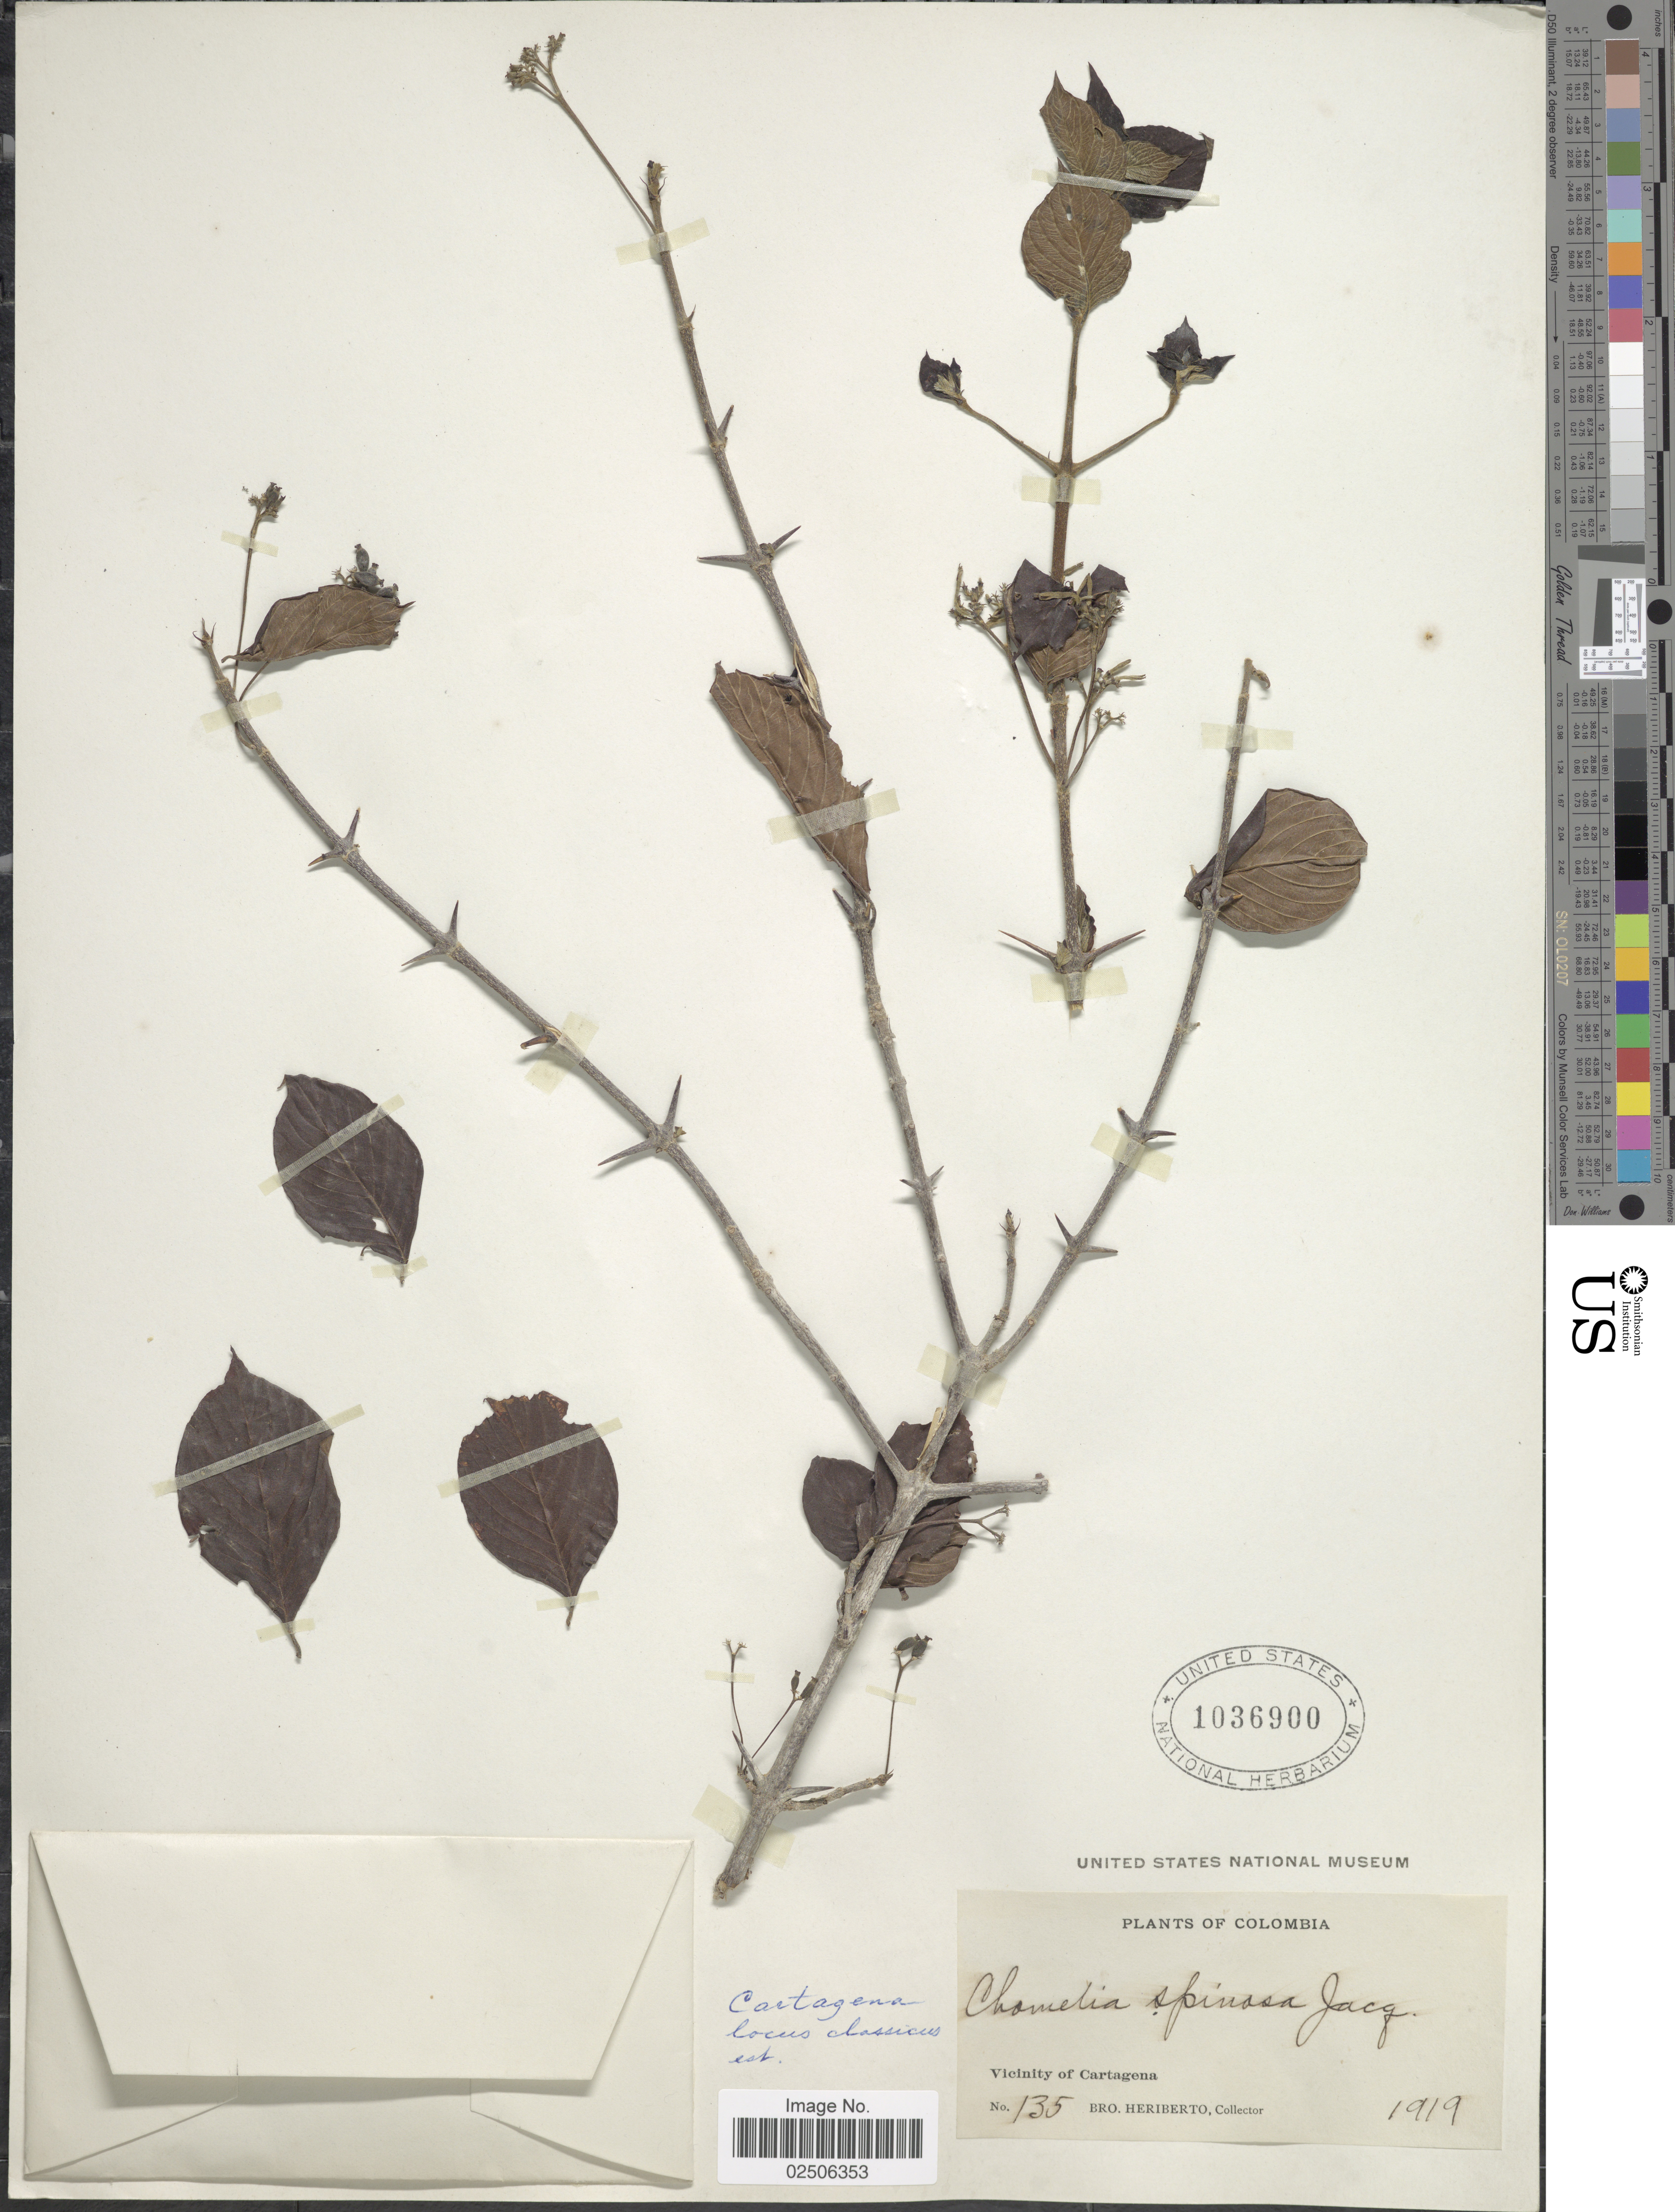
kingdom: Plantae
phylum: Tracheophyta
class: Magnoliopsida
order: Gentianales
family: Rubiaceae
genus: Chomelia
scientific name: Chomelia spinosa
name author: Jacq.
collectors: B. Heriberto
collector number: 135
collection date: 1919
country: Colombia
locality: Vicinity of Cartagena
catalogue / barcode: US 1036900